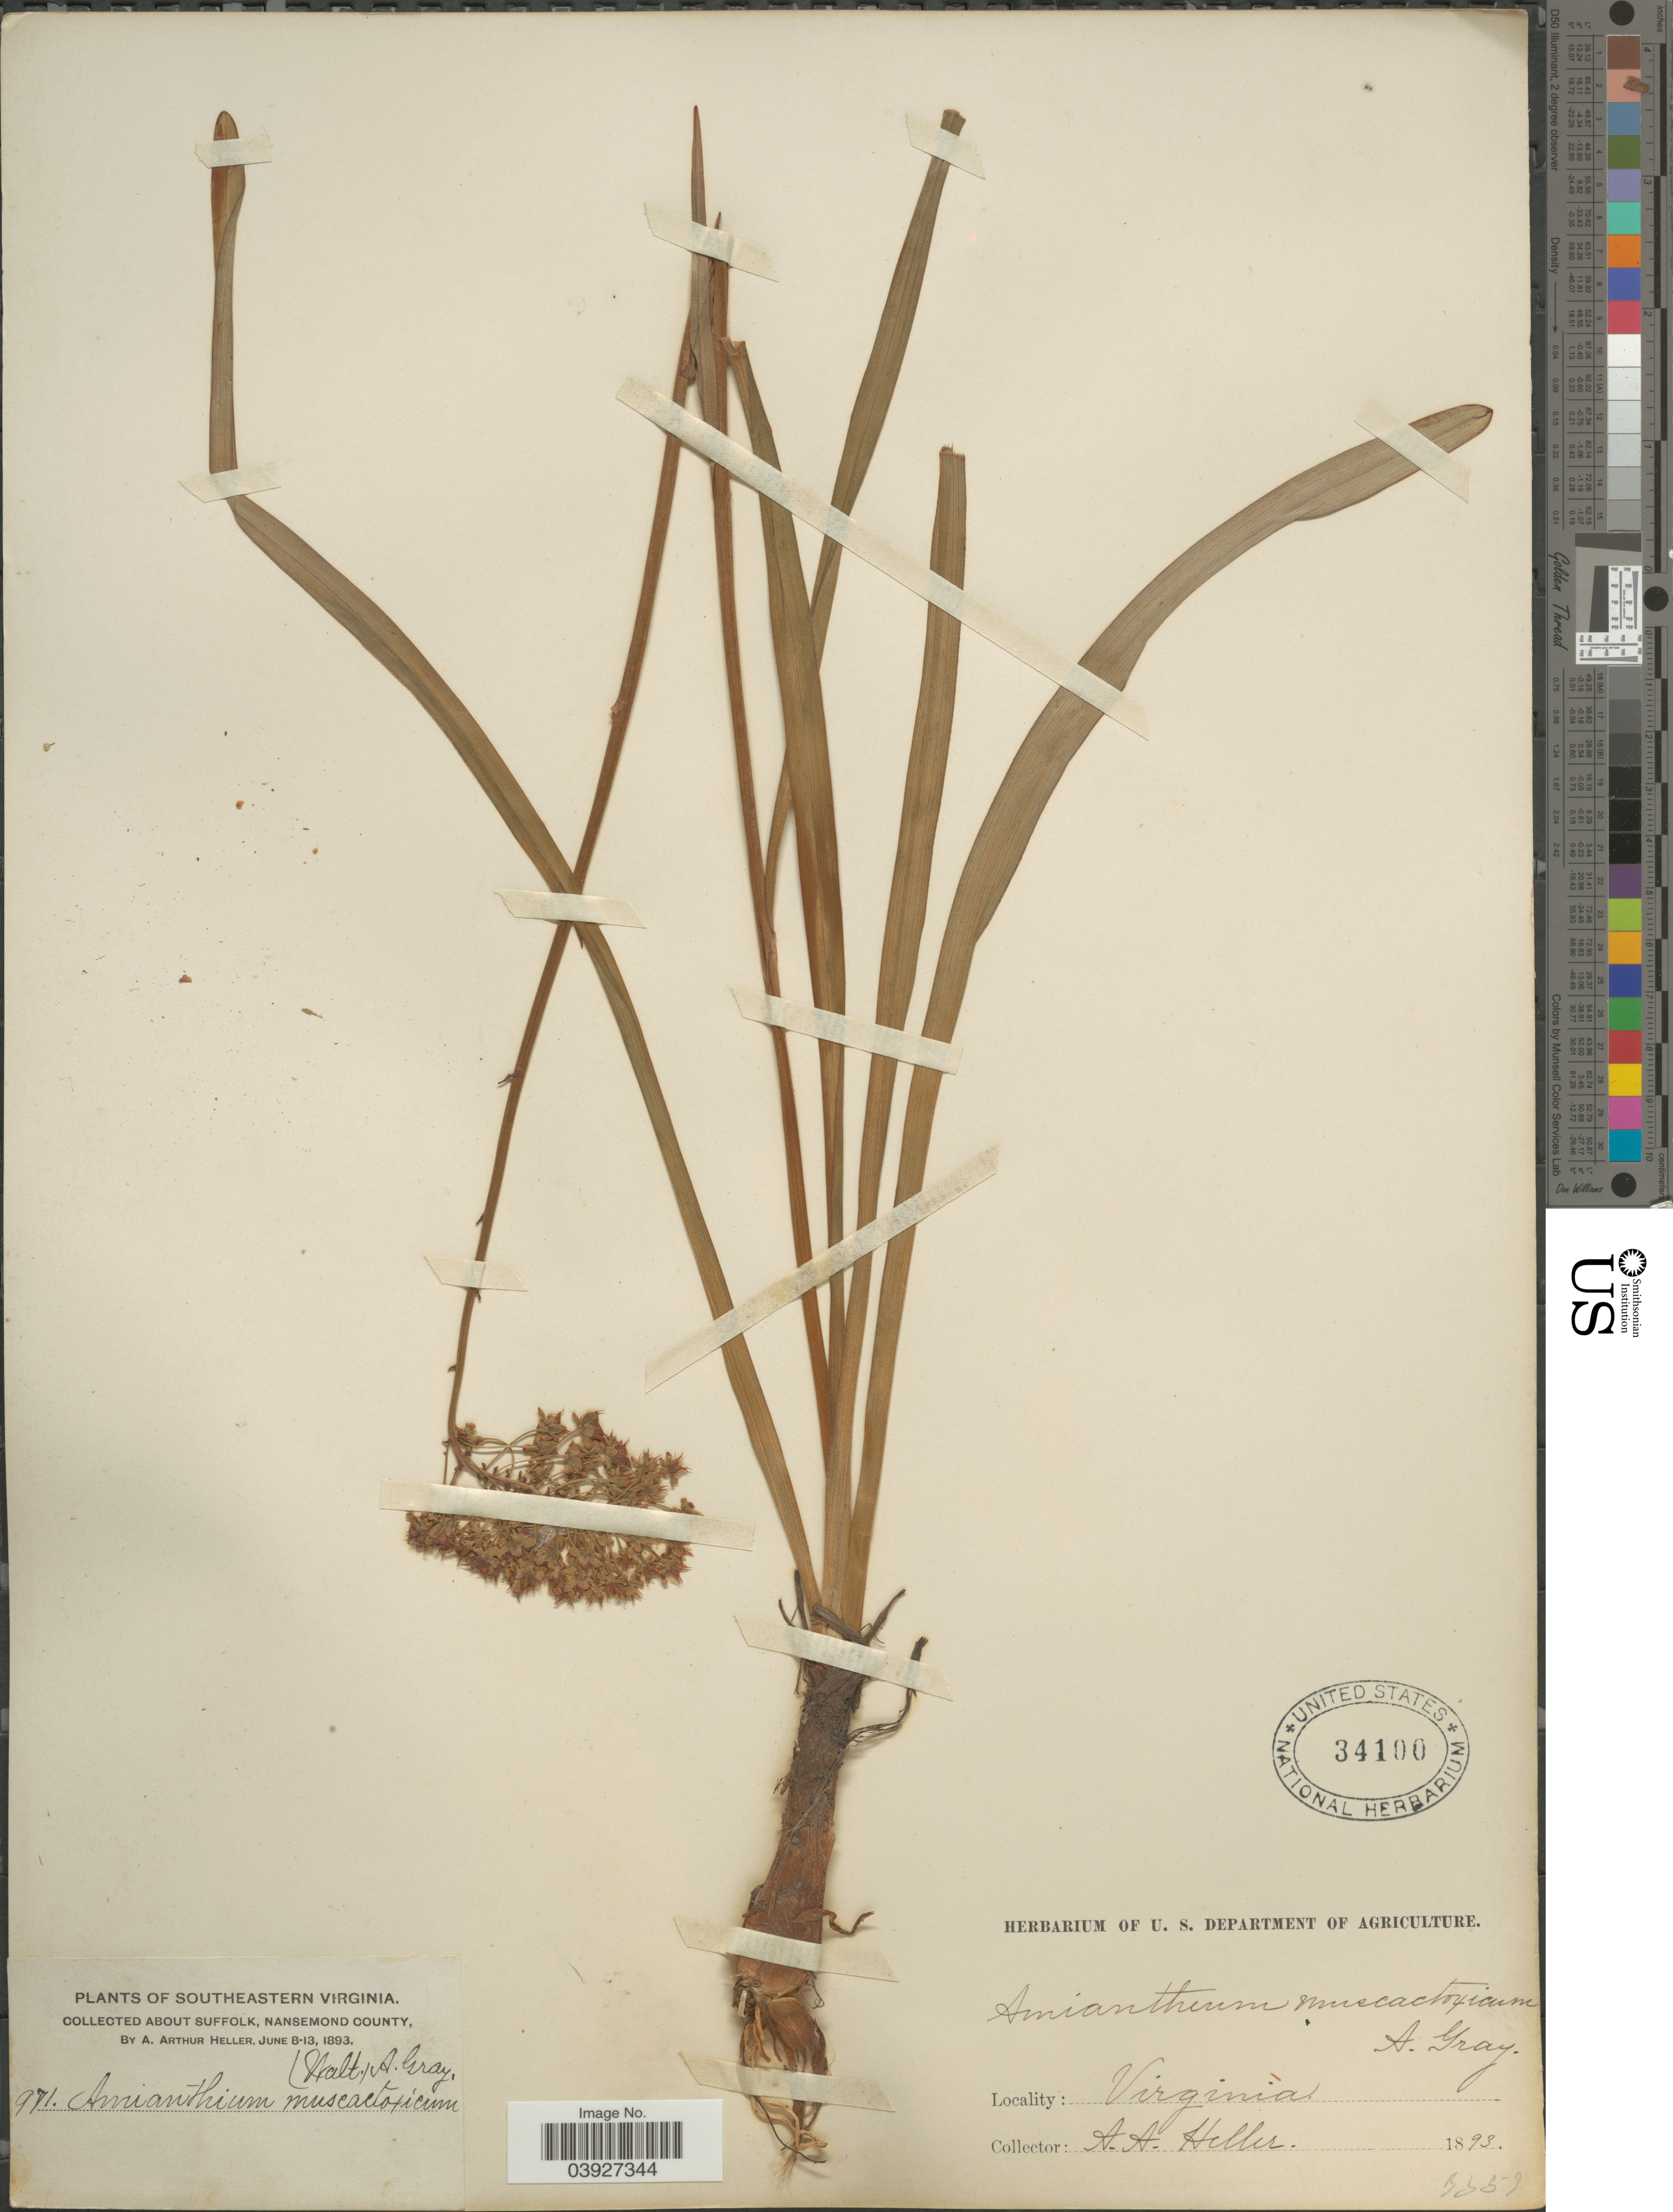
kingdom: Plantae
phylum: Tracheophyta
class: Liliopsida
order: Liliales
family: Melanthiaceae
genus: Amianthium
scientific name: Amianthium muscitoxicum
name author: (Walter) A. Gray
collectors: A. A. Heller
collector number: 971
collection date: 1893-06-08/1893-06-13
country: United States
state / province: Virginia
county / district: City of Suffolk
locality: Southeastern Virginia. About Suffolk, Nansemond County.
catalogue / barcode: US 34100